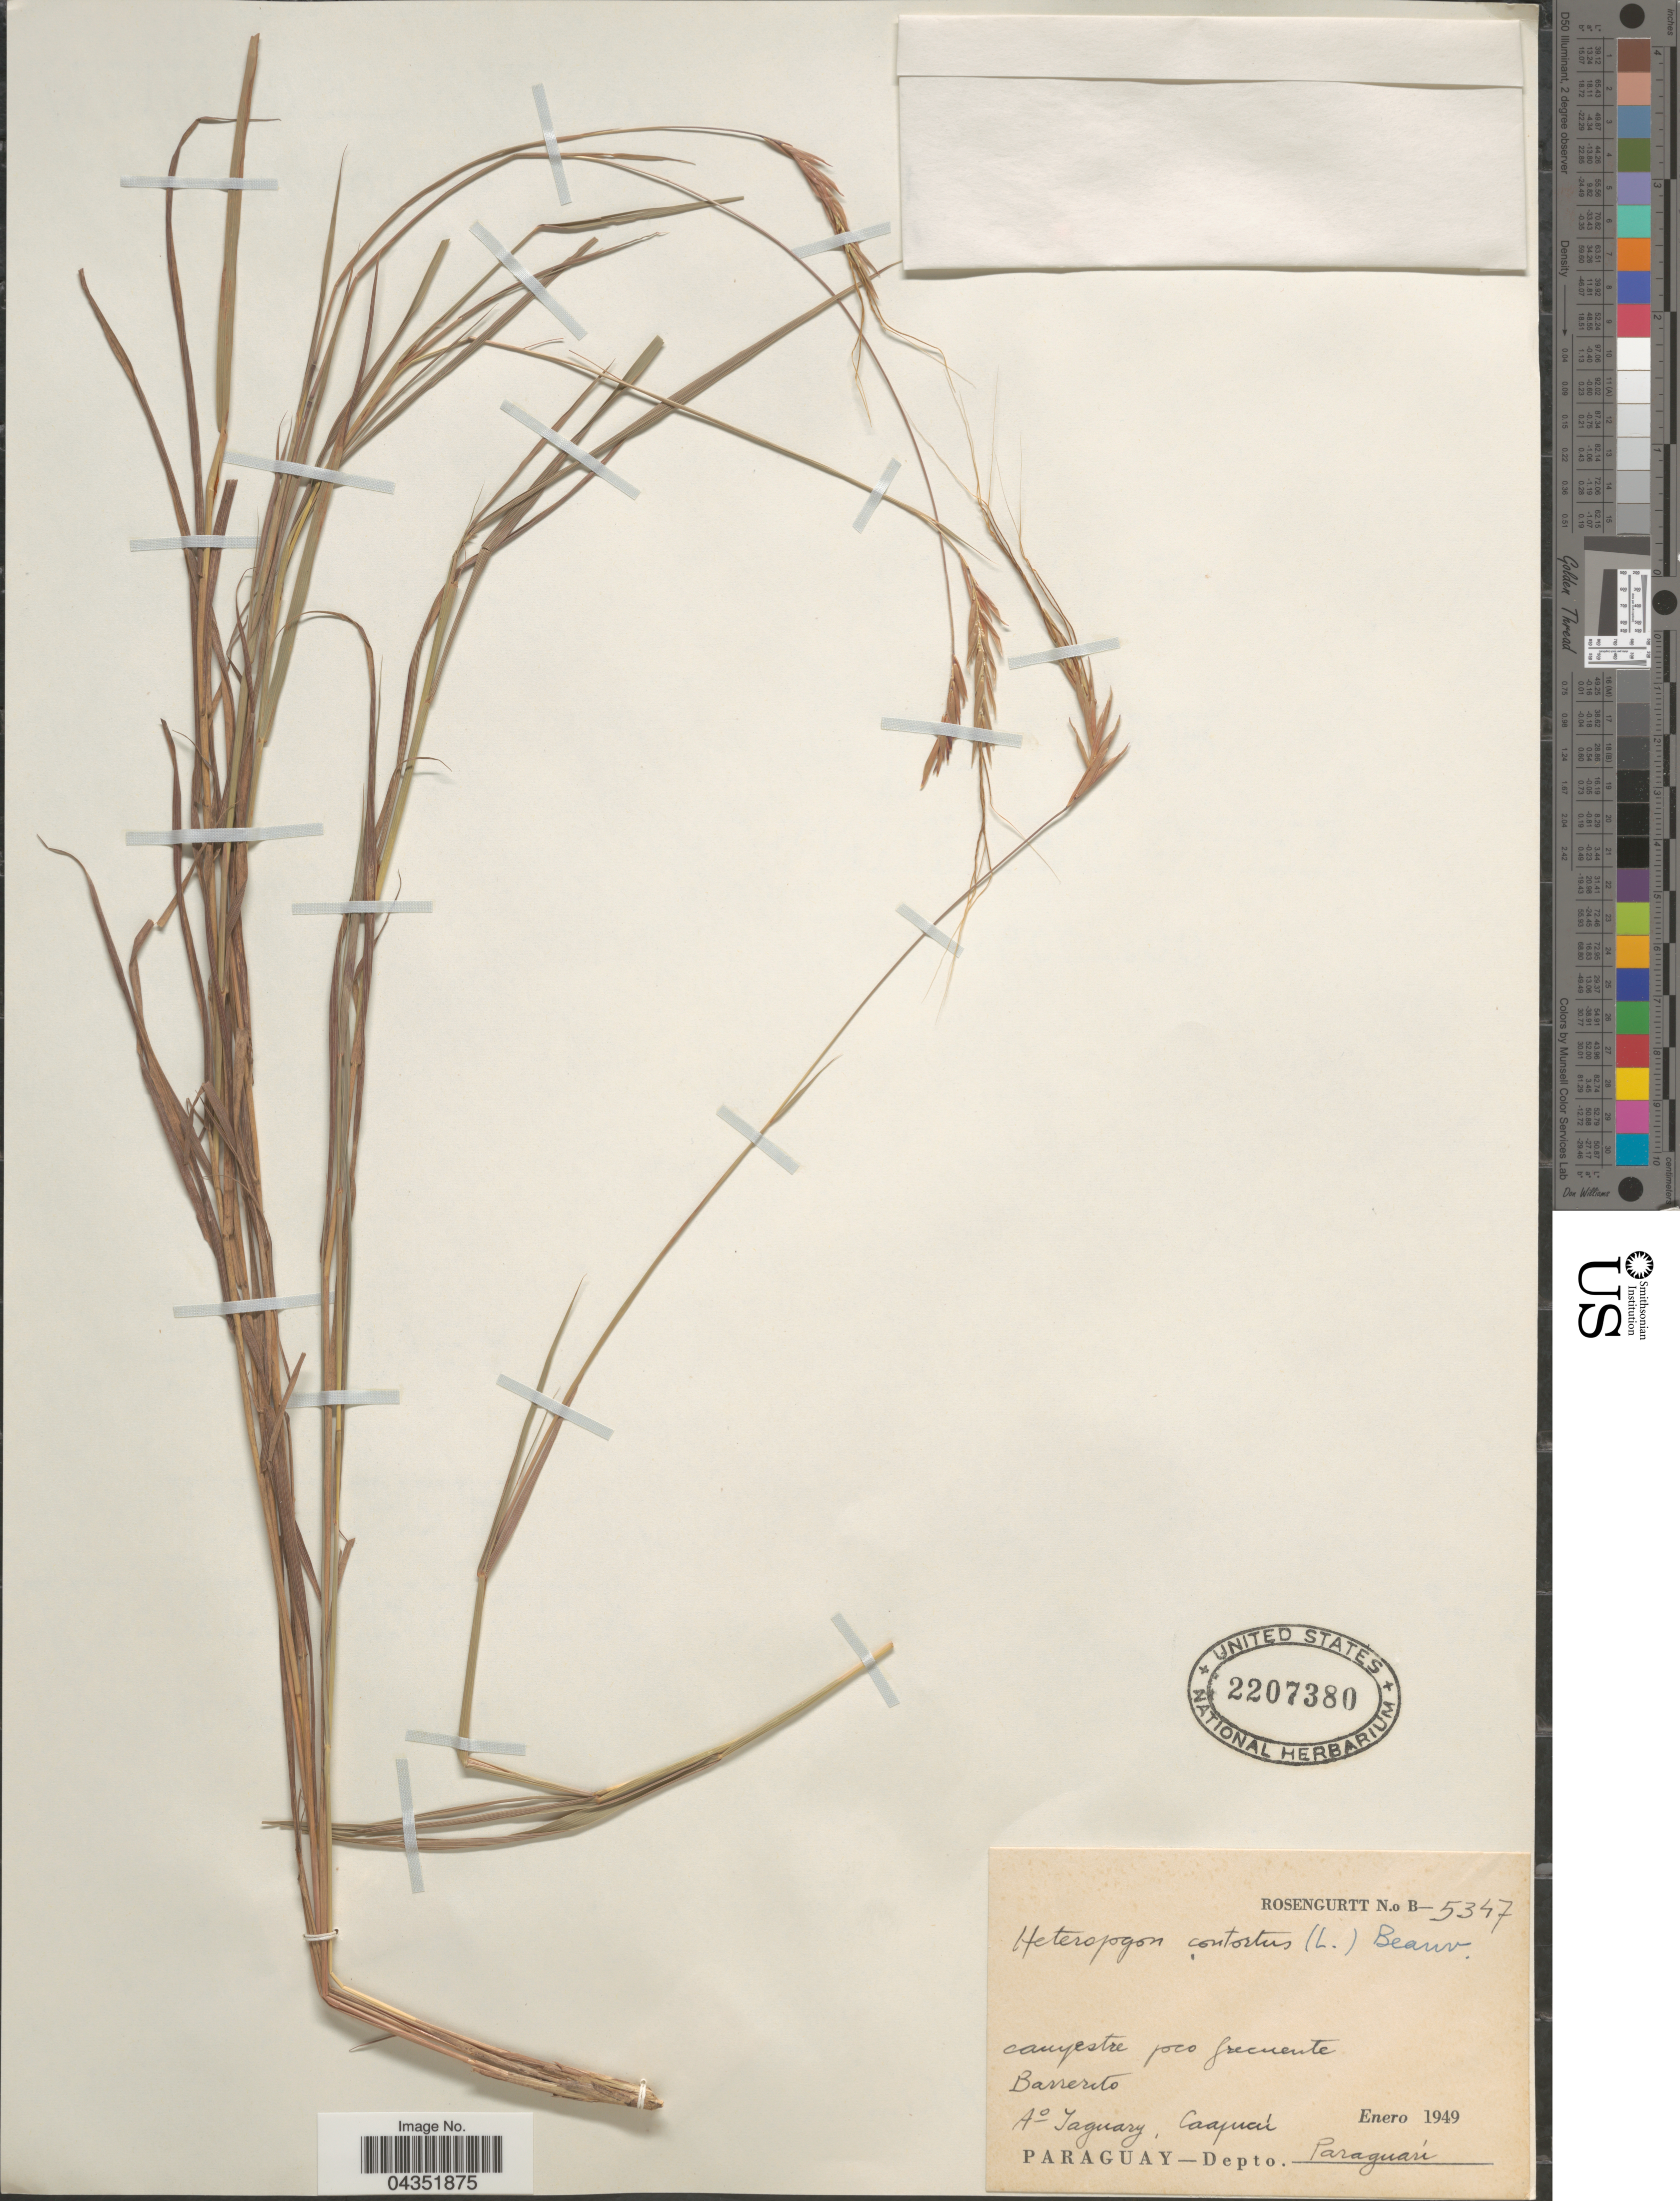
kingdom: Plantae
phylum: Tracheophyta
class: Liliopsida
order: Poales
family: Poaceae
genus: Heteropogon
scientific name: Heteropogon contortus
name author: (L.) P. Beauv. ex Roem. & Schult.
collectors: Rosengurtt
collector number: B-5347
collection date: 1949-01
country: Paraguay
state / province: Paraguari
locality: Barrerito. Ad Jaguary, Caapucú. Depto. Paraguarí.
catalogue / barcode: US 2207380